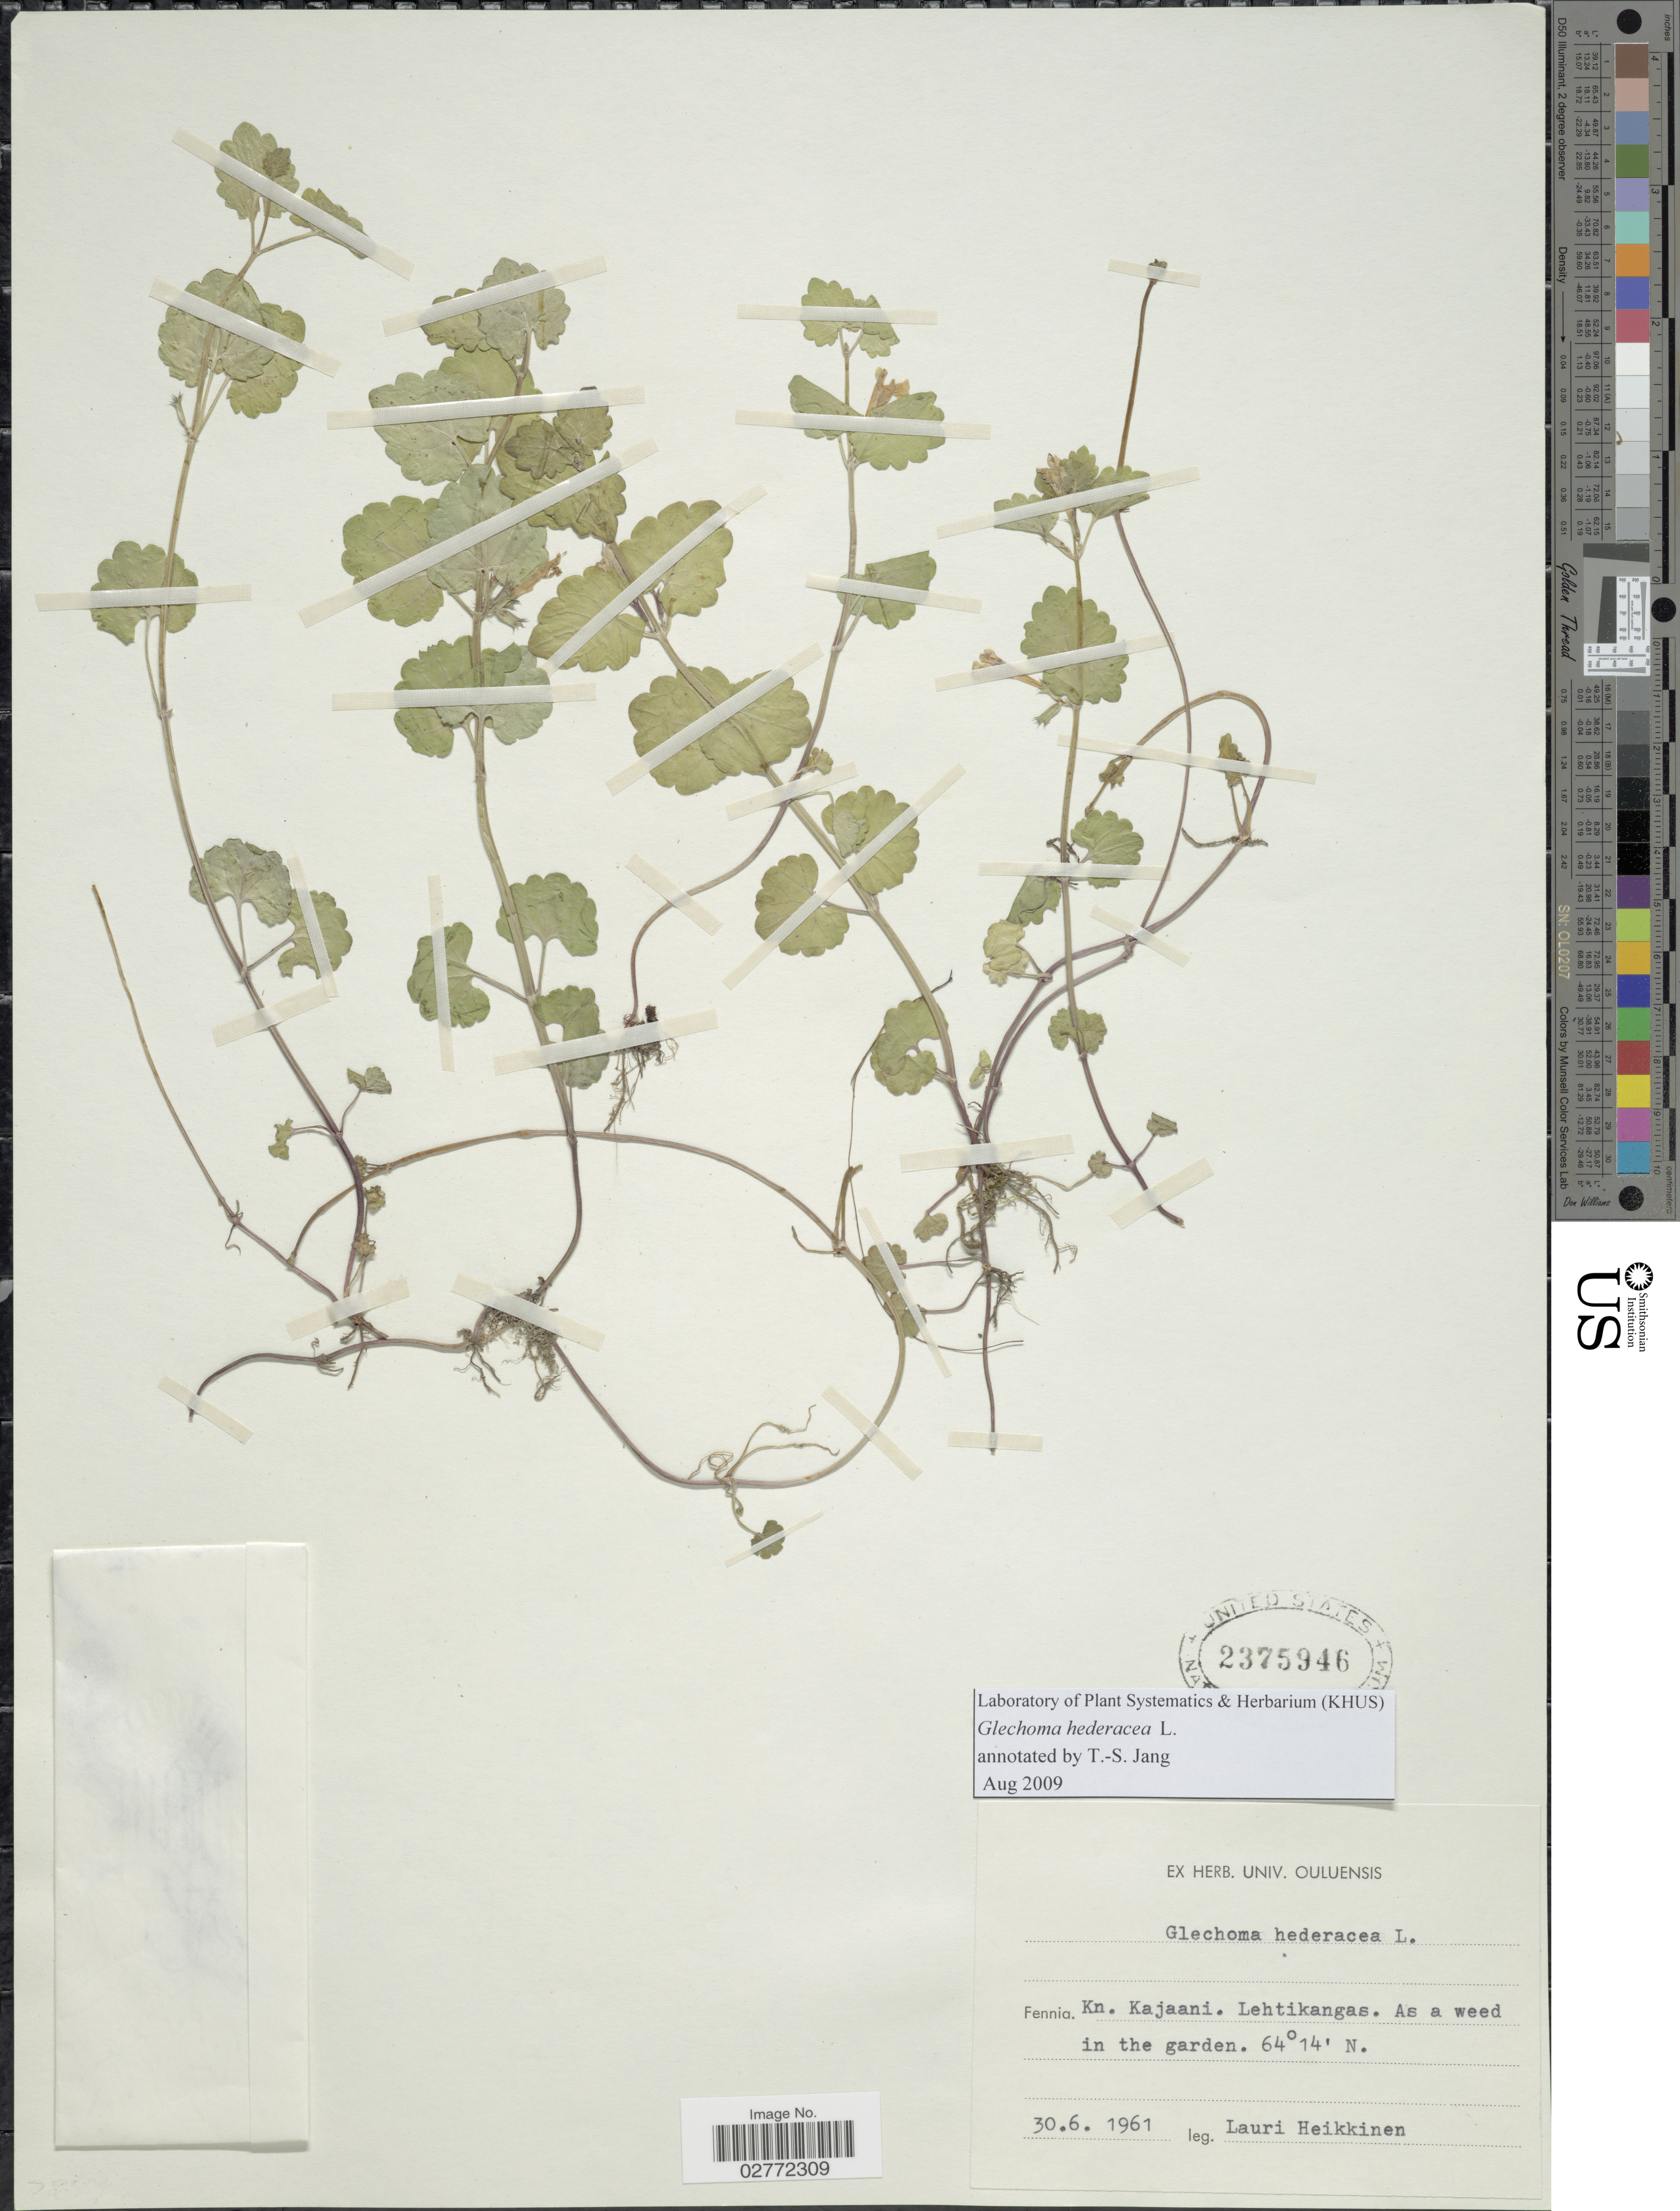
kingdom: Plantae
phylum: Tracheophyta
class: Magnoliopsida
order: Lamiales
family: Lamiaceae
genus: Glechoma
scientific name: Glechoma hederacea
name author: L.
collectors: L. Heikkinen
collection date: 1961-06-30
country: Finland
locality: Fennia. Kn. Kajaani. Lehtikangas. As a weed in the garden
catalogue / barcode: US 2375946